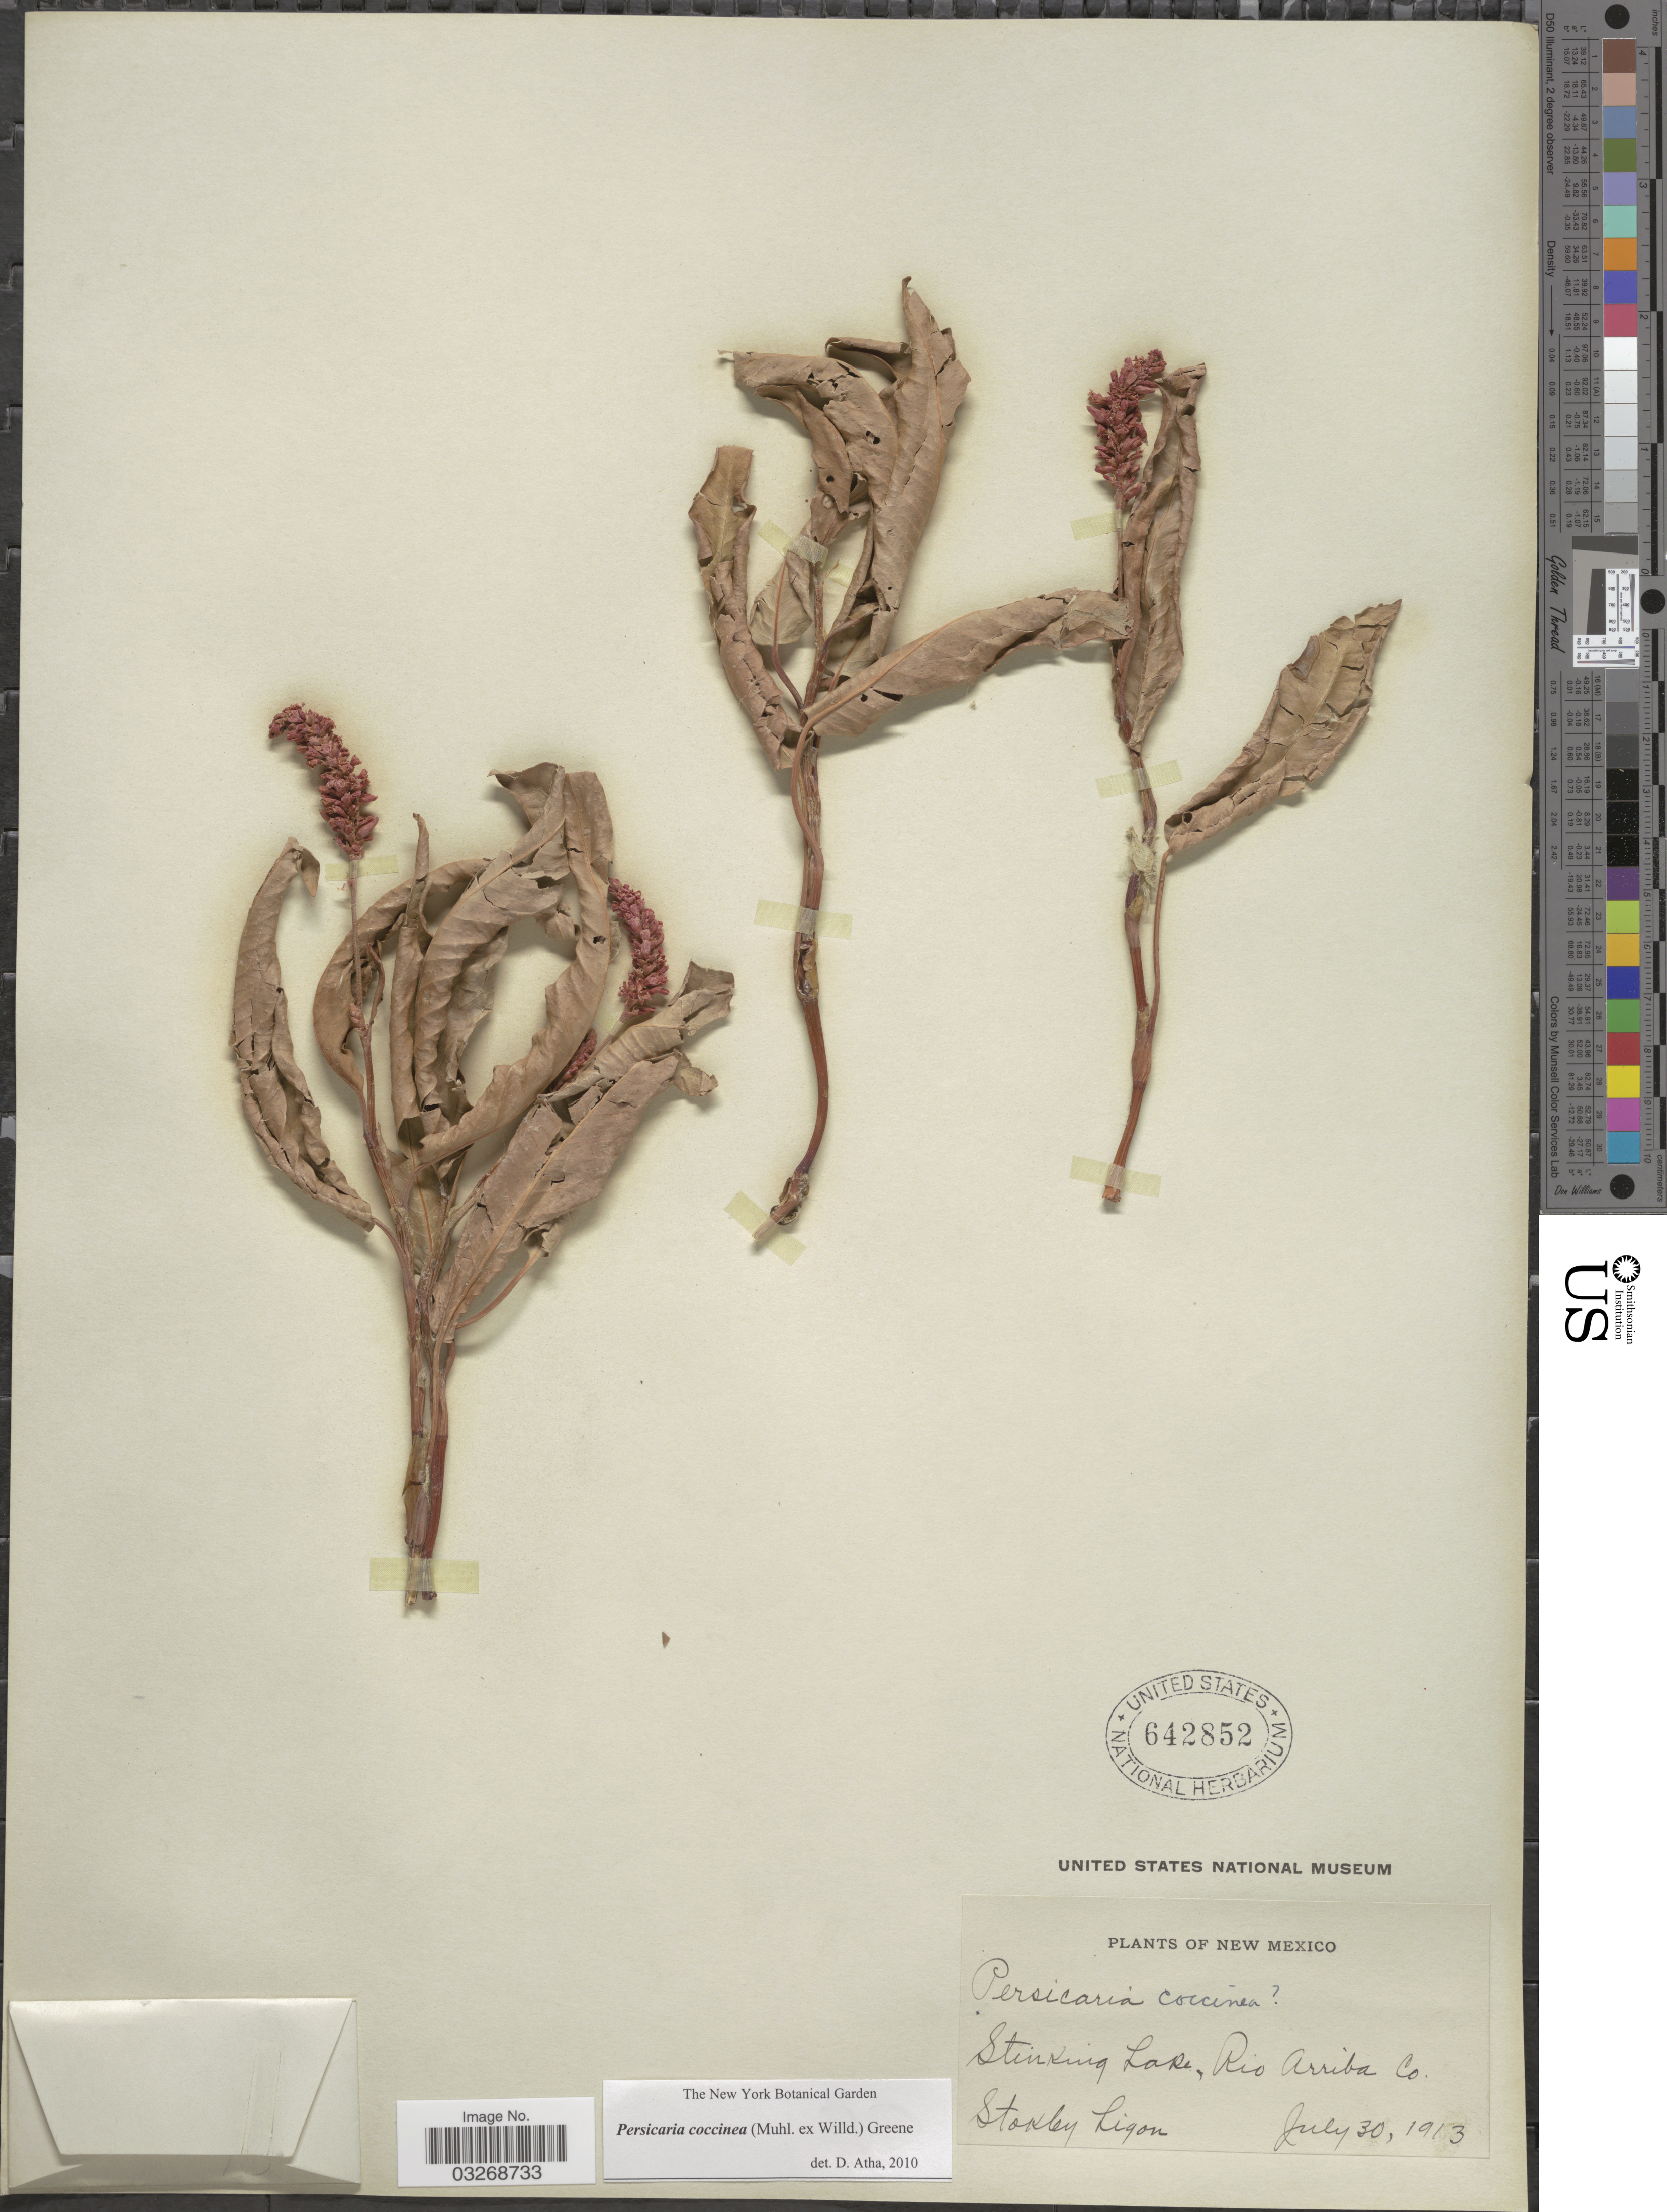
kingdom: Plantae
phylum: Tracheophyta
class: Magnoliopsida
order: Caryophyllales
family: Polygonaceae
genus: Persicaria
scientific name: Persicaria coccinea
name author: (Muhl. ex Willd.) Greene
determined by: Atha, D. E.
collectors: S. Ligon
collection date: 1913-07-30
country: United States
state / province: New Mexico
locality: Stinking Lake, Rio Arriba Co.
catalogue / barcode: US 642852